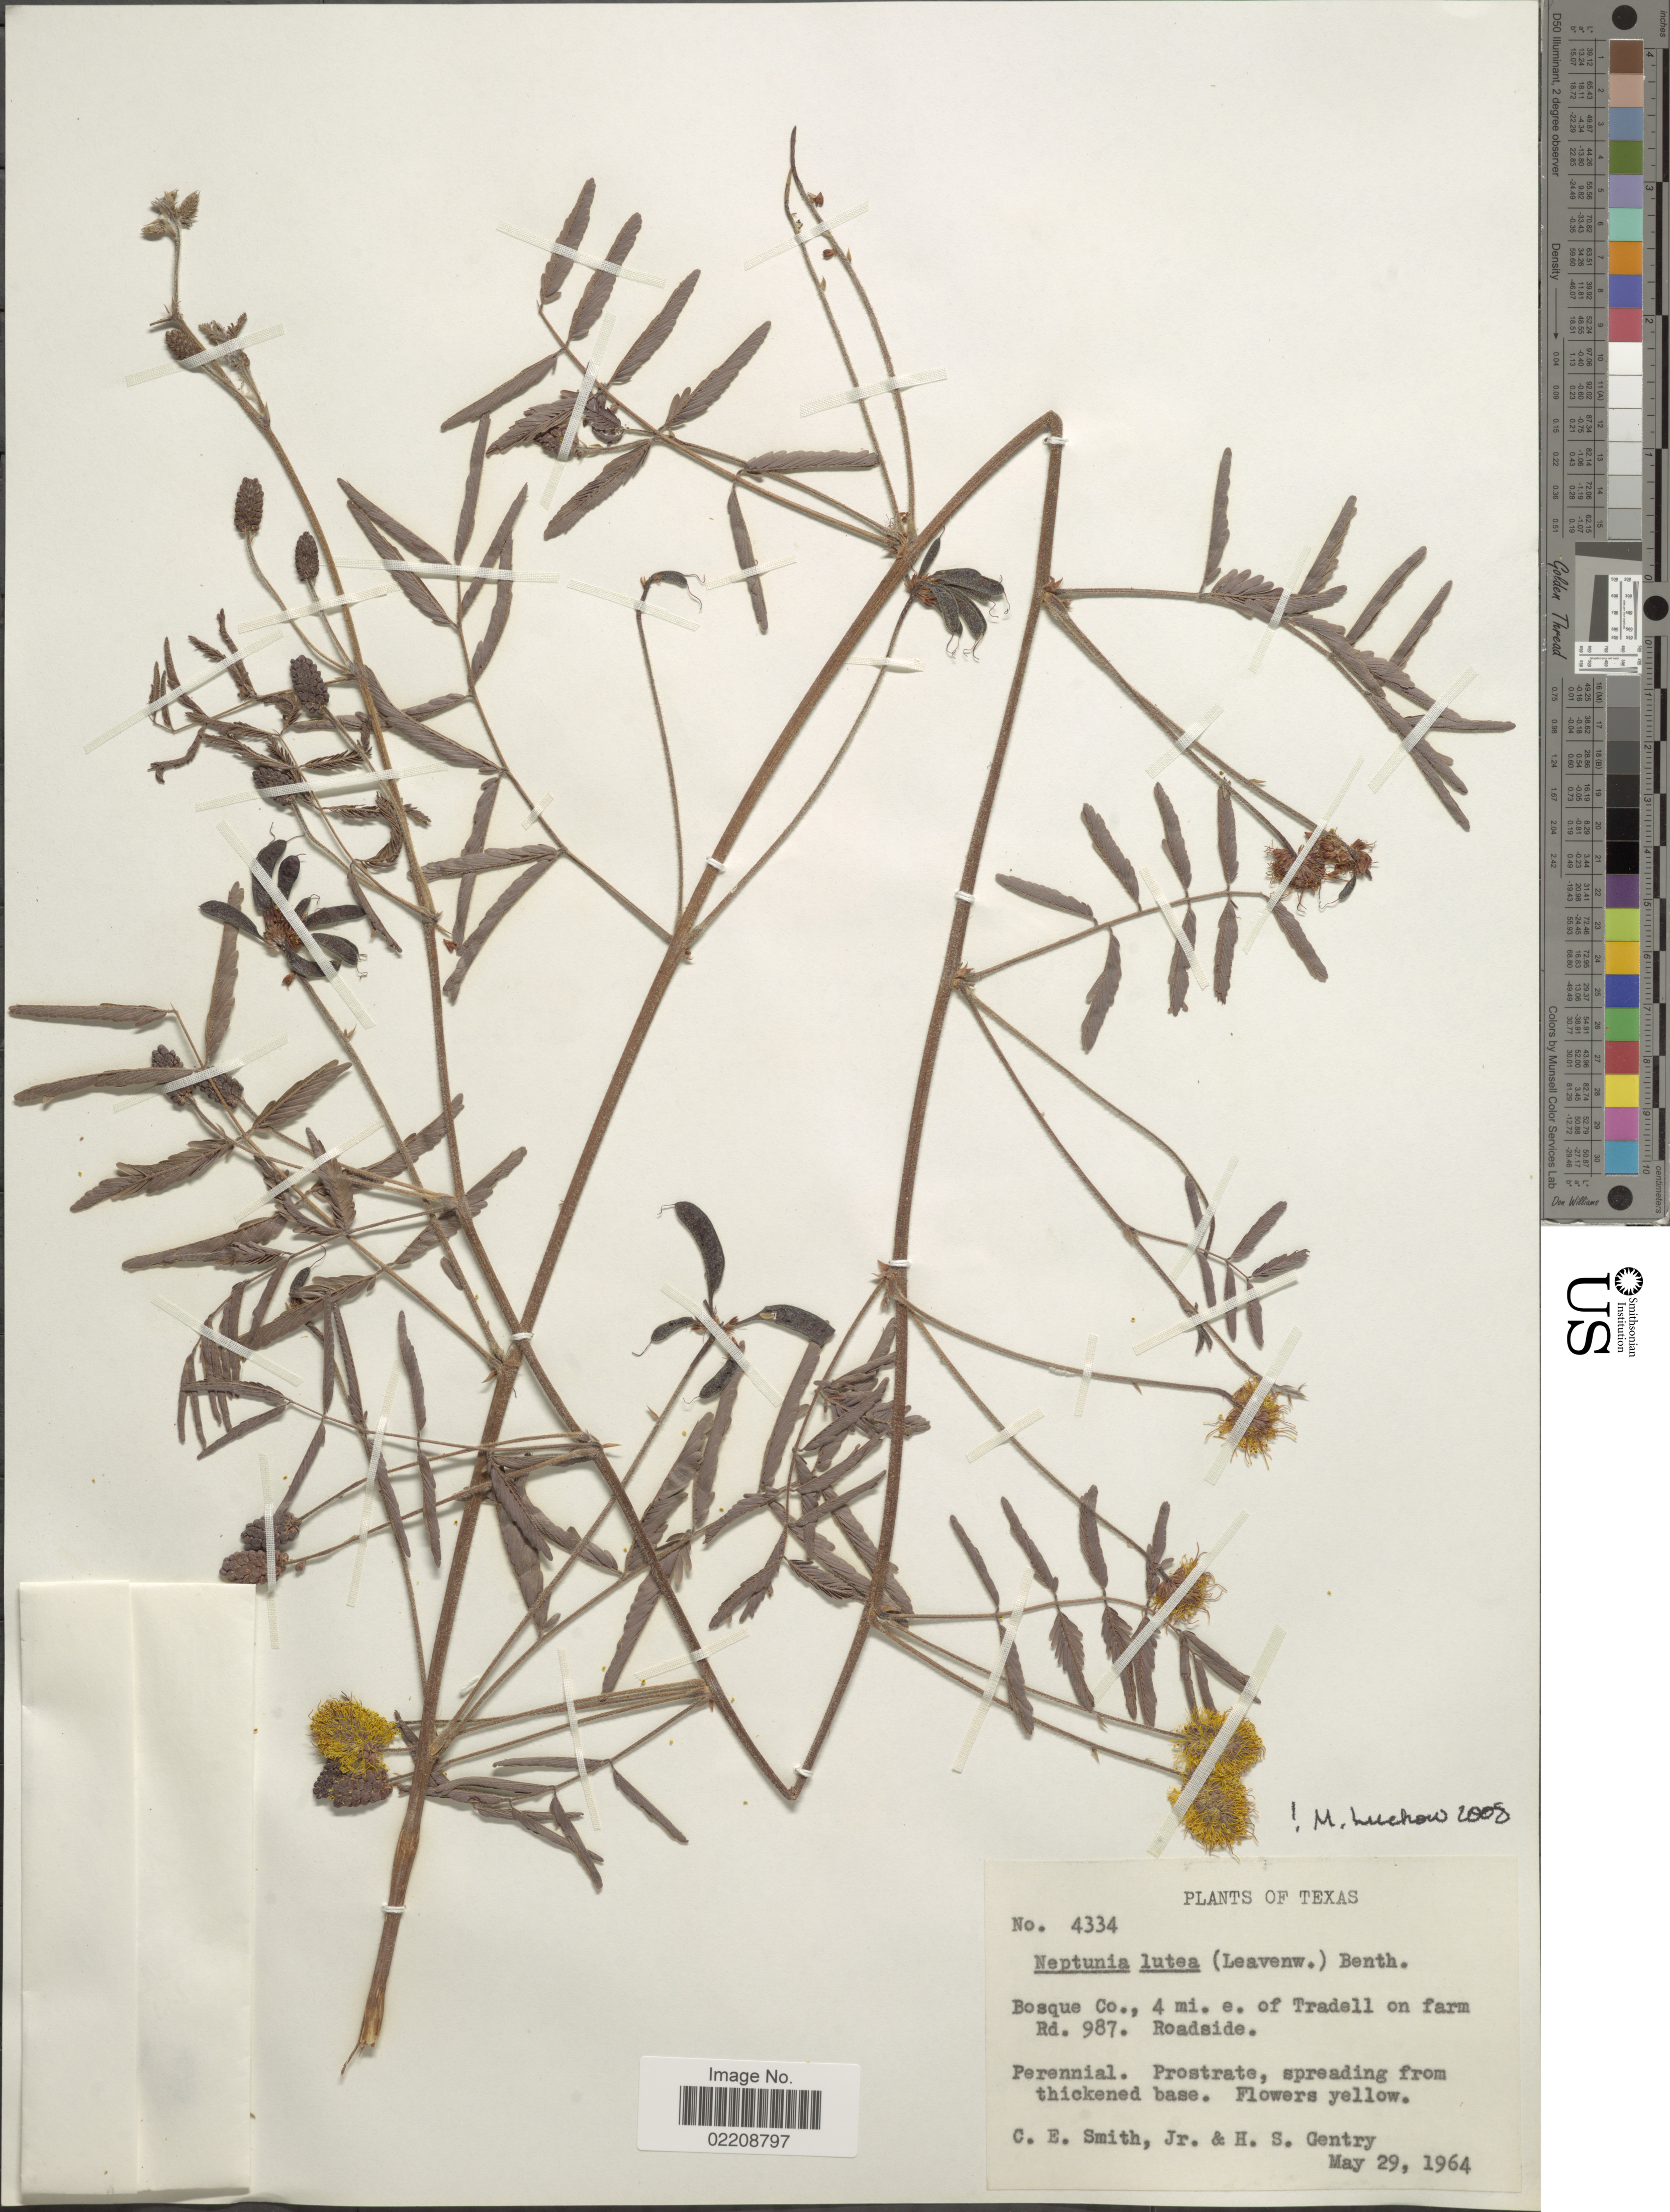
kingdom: Plantae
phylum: Tracheophyta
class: Magnoliopsida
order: Fabales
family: Fabaceae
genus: Neptunia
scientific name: Neptunia lutea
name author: (Leavenw.) Benth.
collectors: C. E. Smith Jr. & H. S. Gentry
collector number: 4334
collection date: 1964-05-29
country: United States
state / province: Texas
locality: Bosque Co., 4 mi e. of Tradell on farm Rd. 987